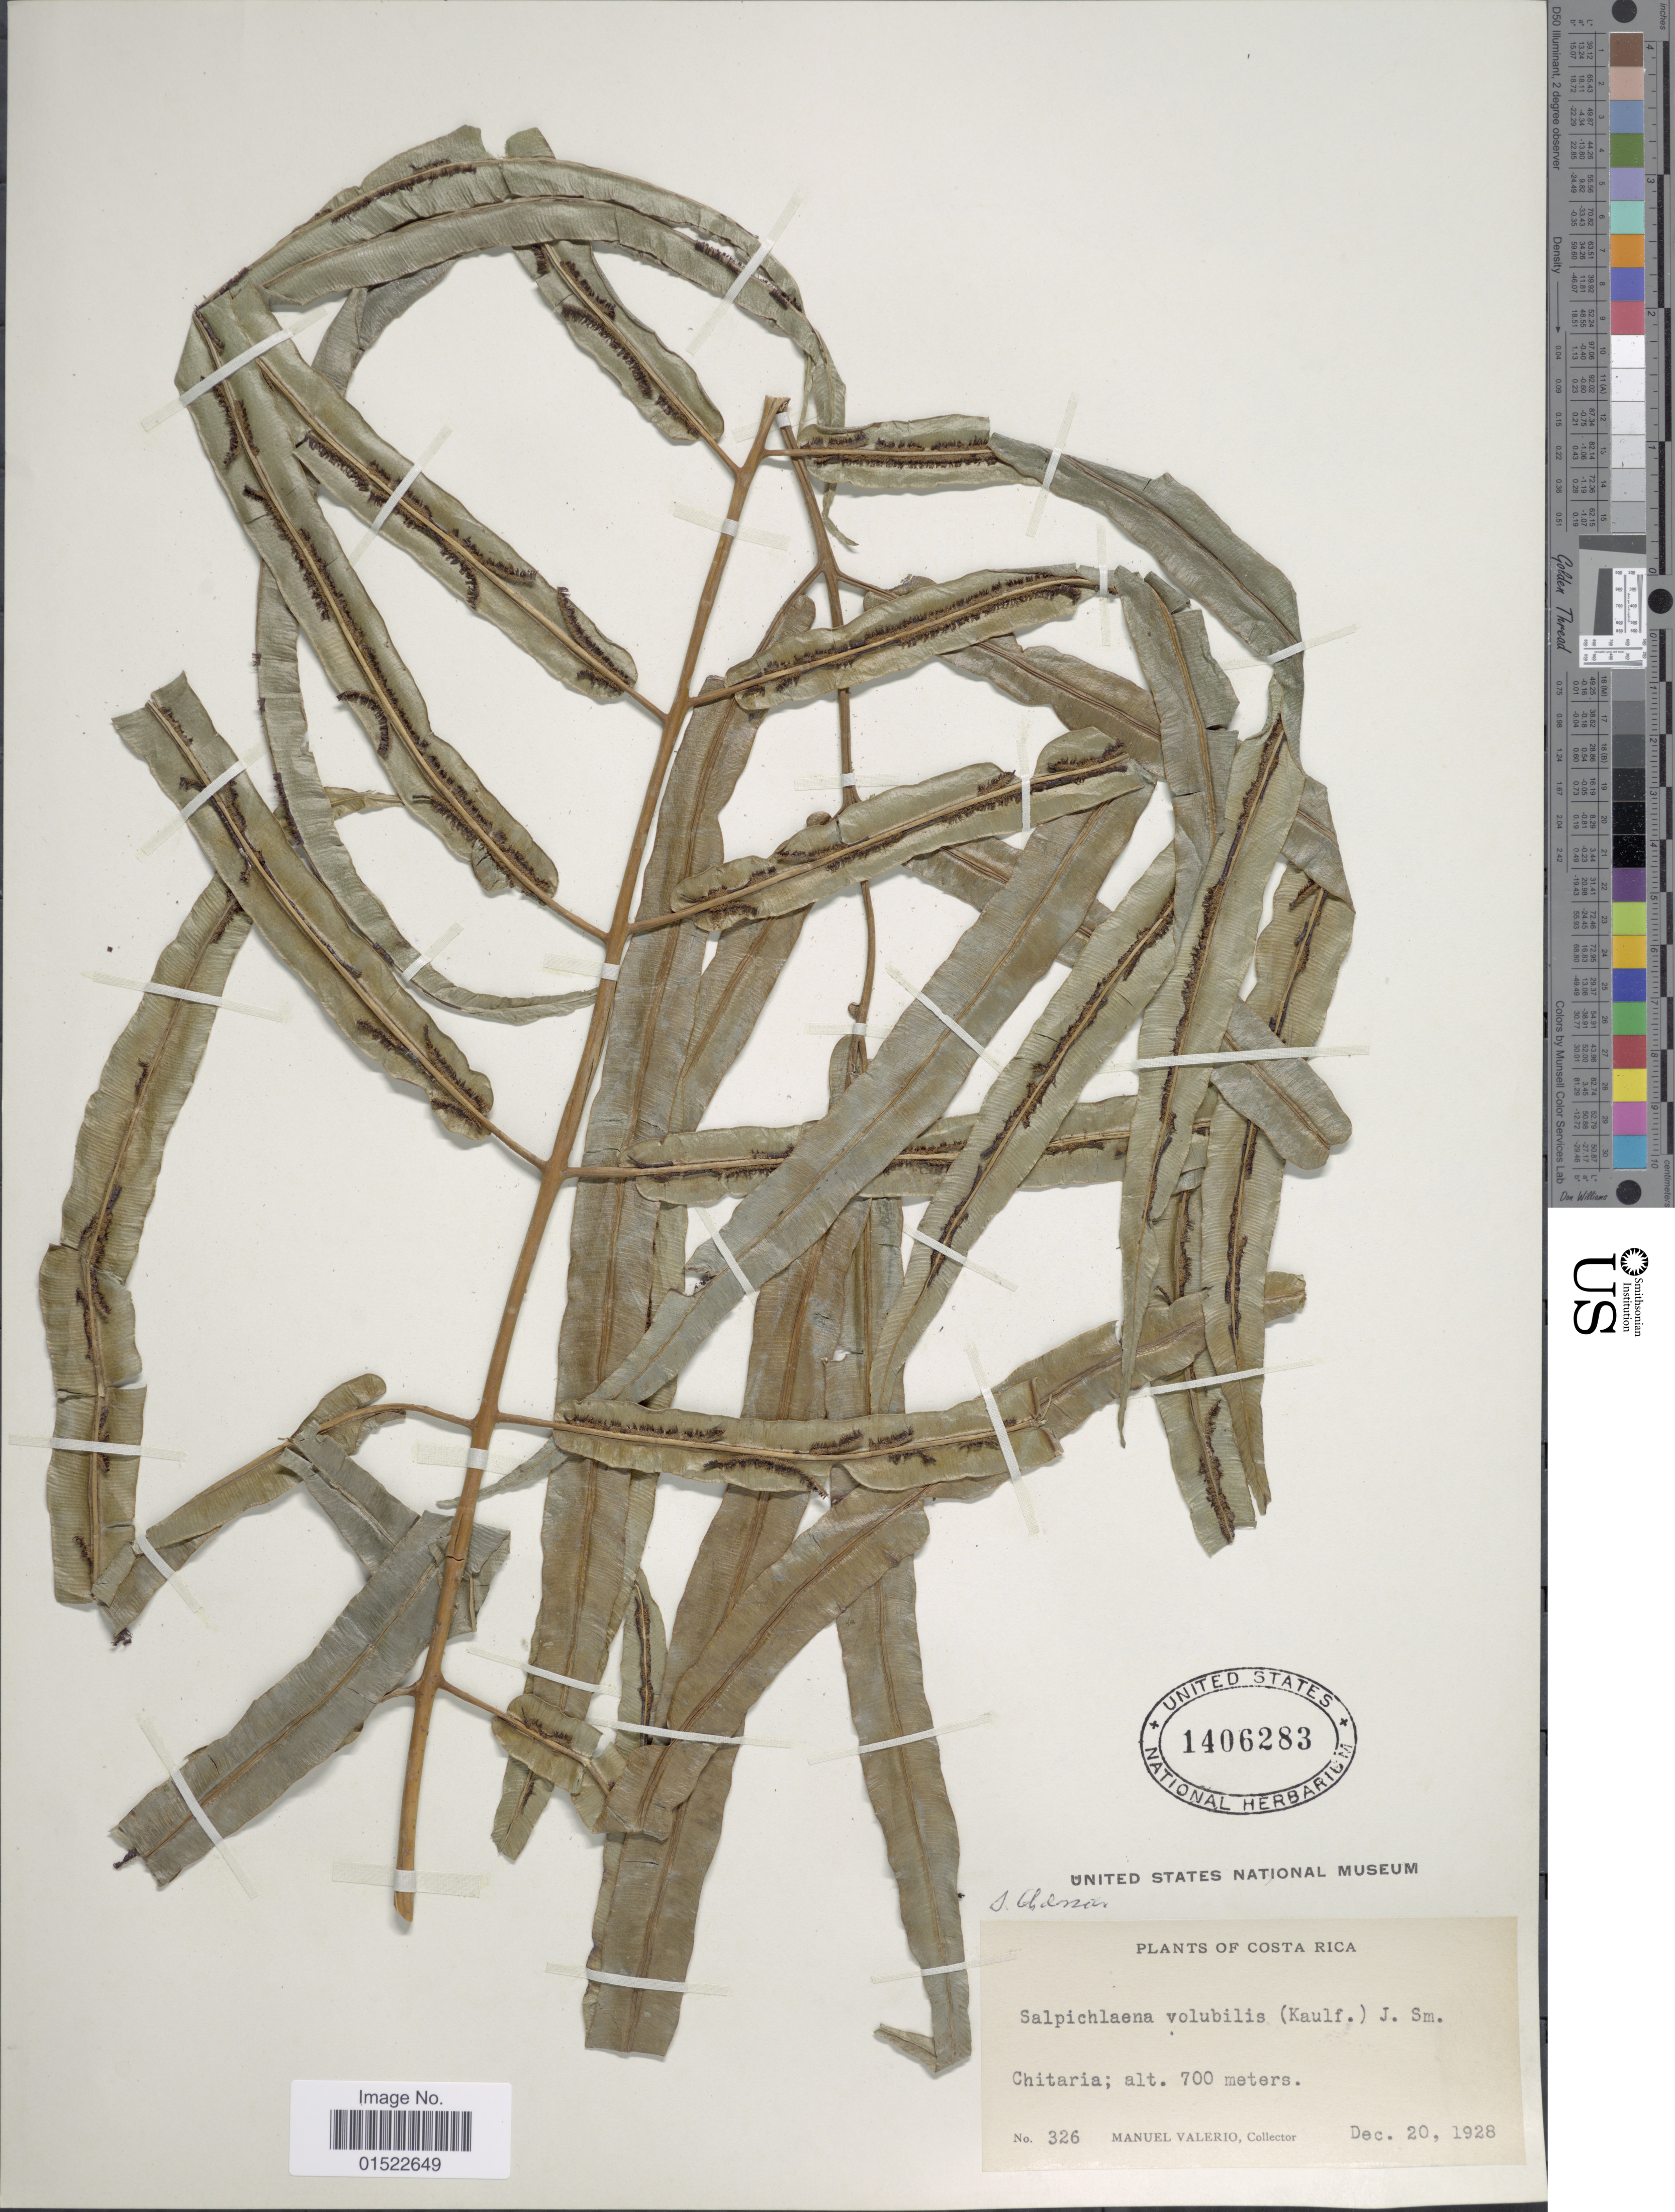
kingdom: Plantae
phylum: Tracheophyta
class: Polypodiopsida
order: Polypodiales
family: Blechnaceae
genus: Salpichlaena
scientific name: Salpichlaena volubilis subsp. volubilis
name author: (Kaulf.) J. Sm.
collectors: M. Valerio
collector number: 326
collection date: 1928-12-20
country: Costa Rica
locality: Chitaria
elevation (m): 700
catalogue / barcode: US 1406283